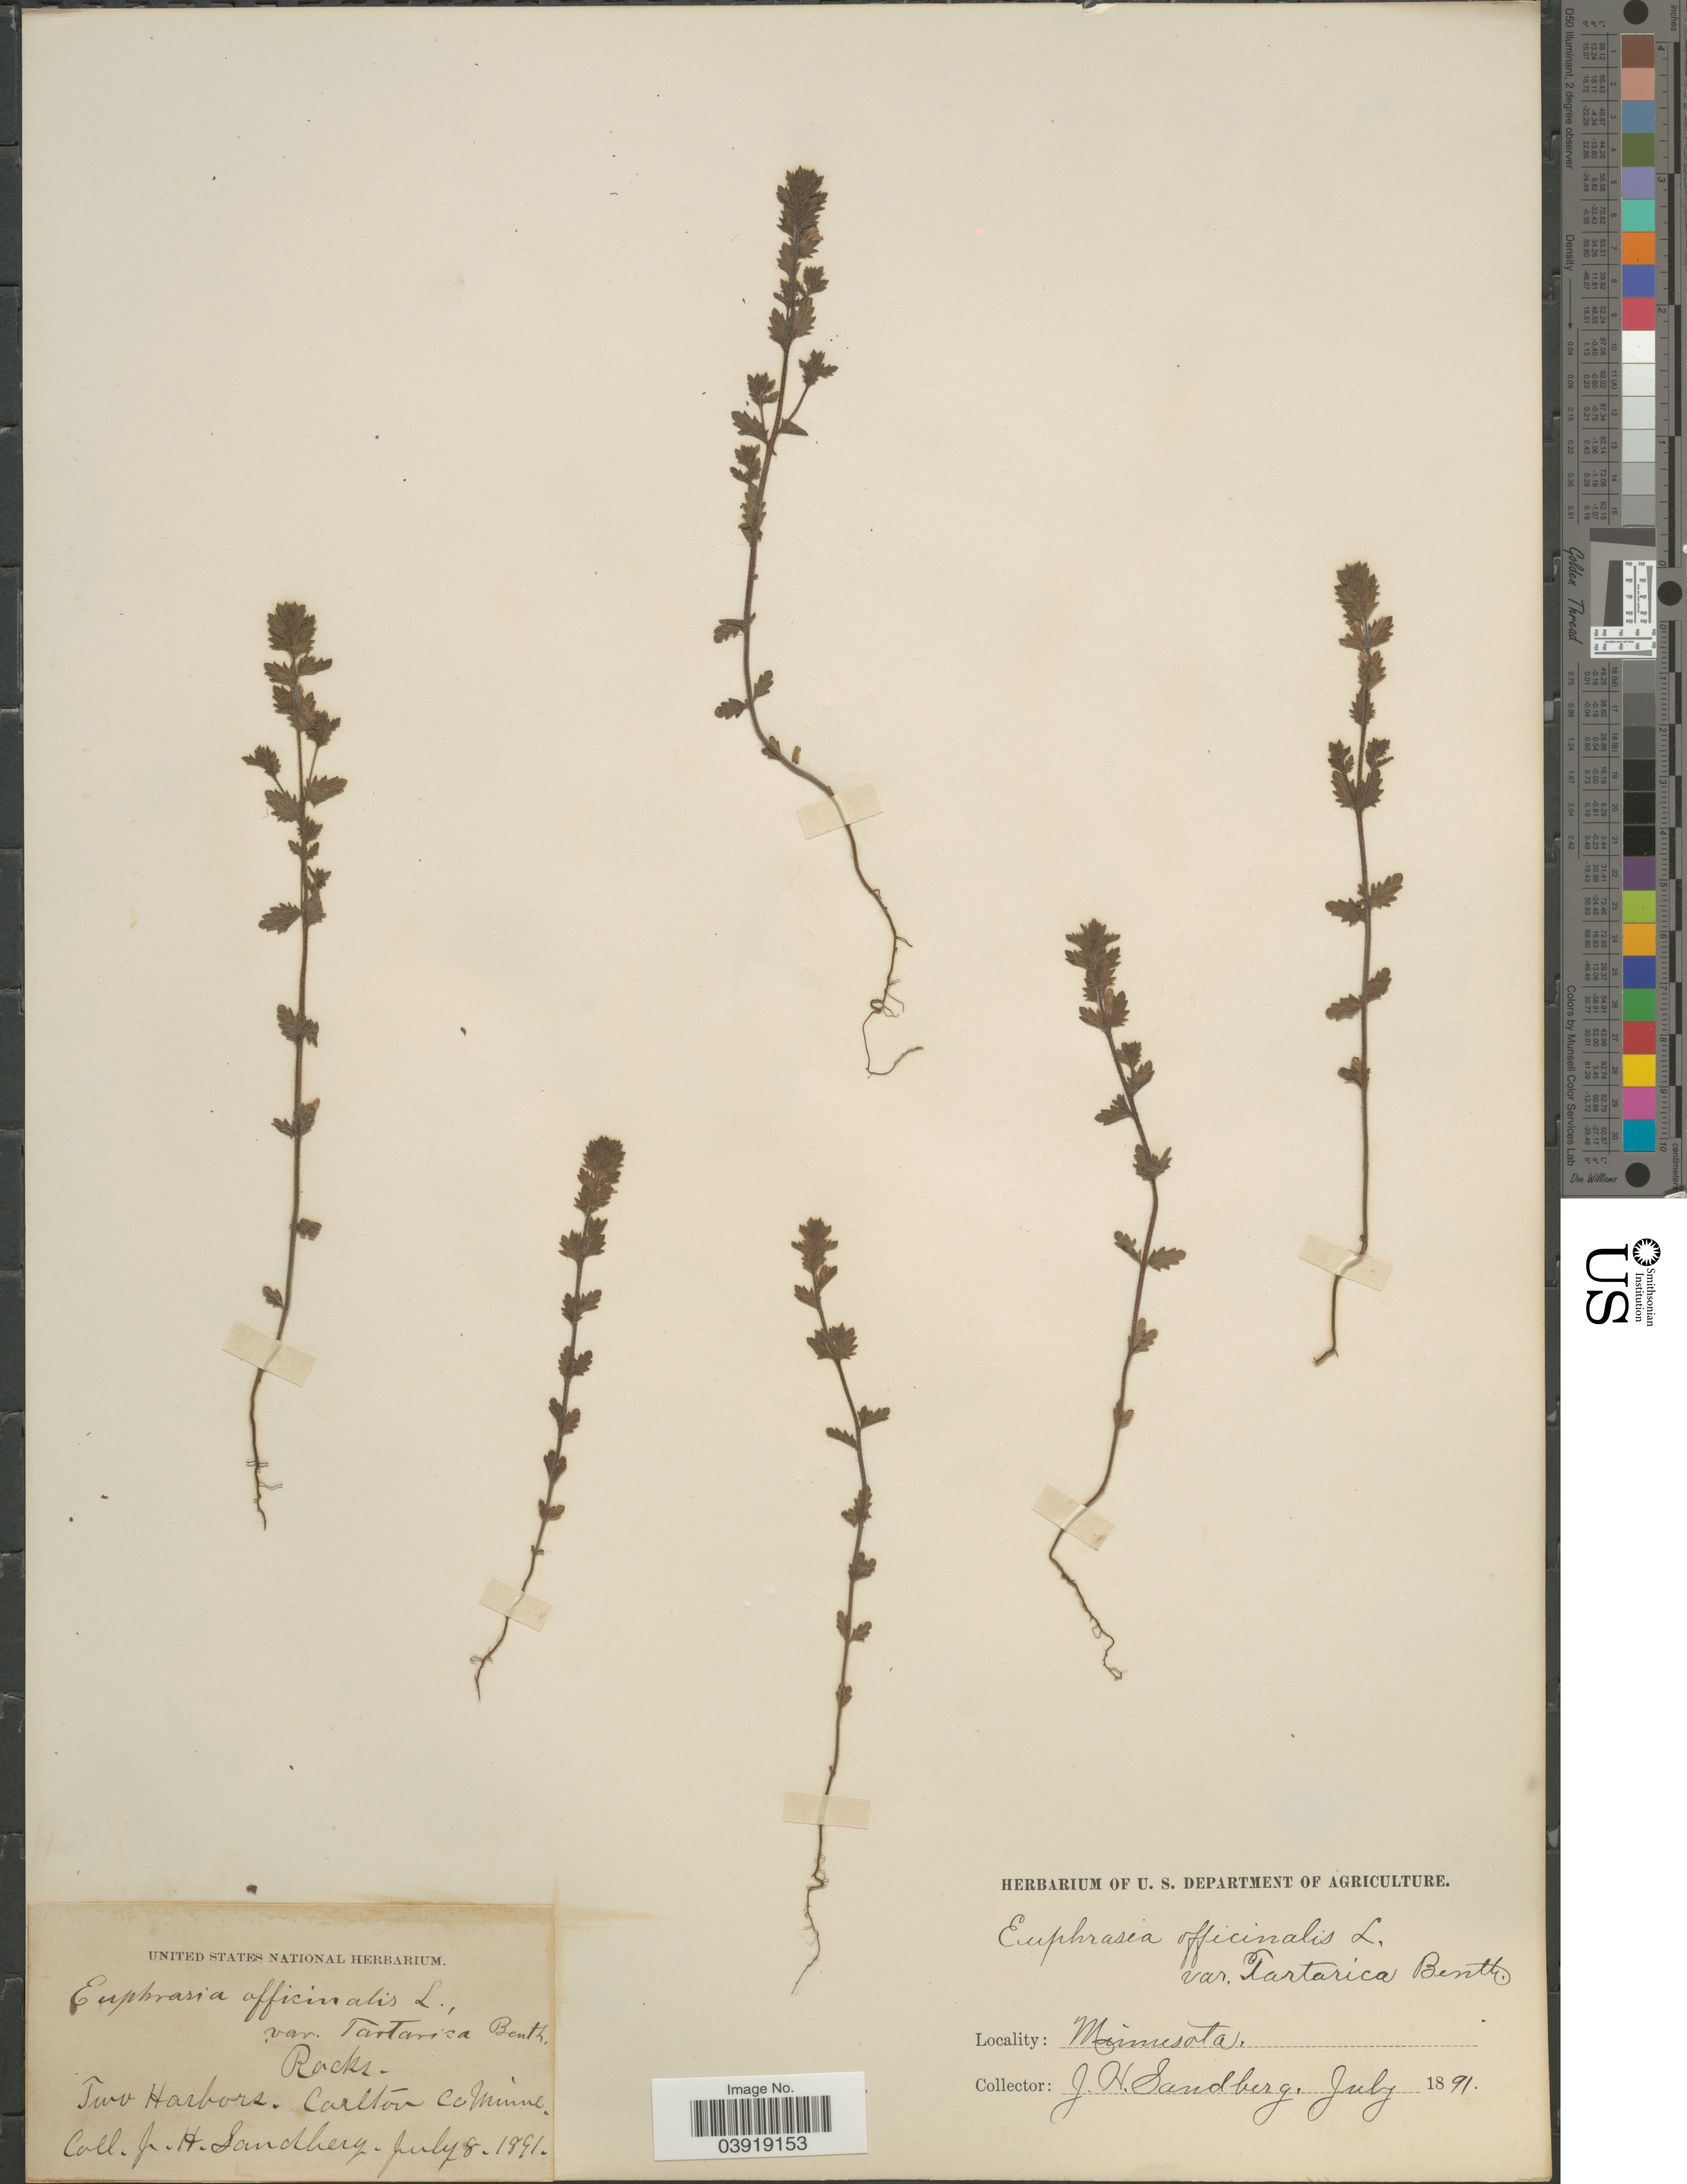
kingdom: Plantae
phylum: Tracheophyta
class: Magnoliopsida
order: Lamiales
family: Orobanchaceae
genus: Euphrasia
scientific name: Euphrasia sp.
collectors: J. H. Sandberg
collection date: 1891-07-08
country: United States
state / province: Minnesota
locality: Two harbors, Carlton Co.